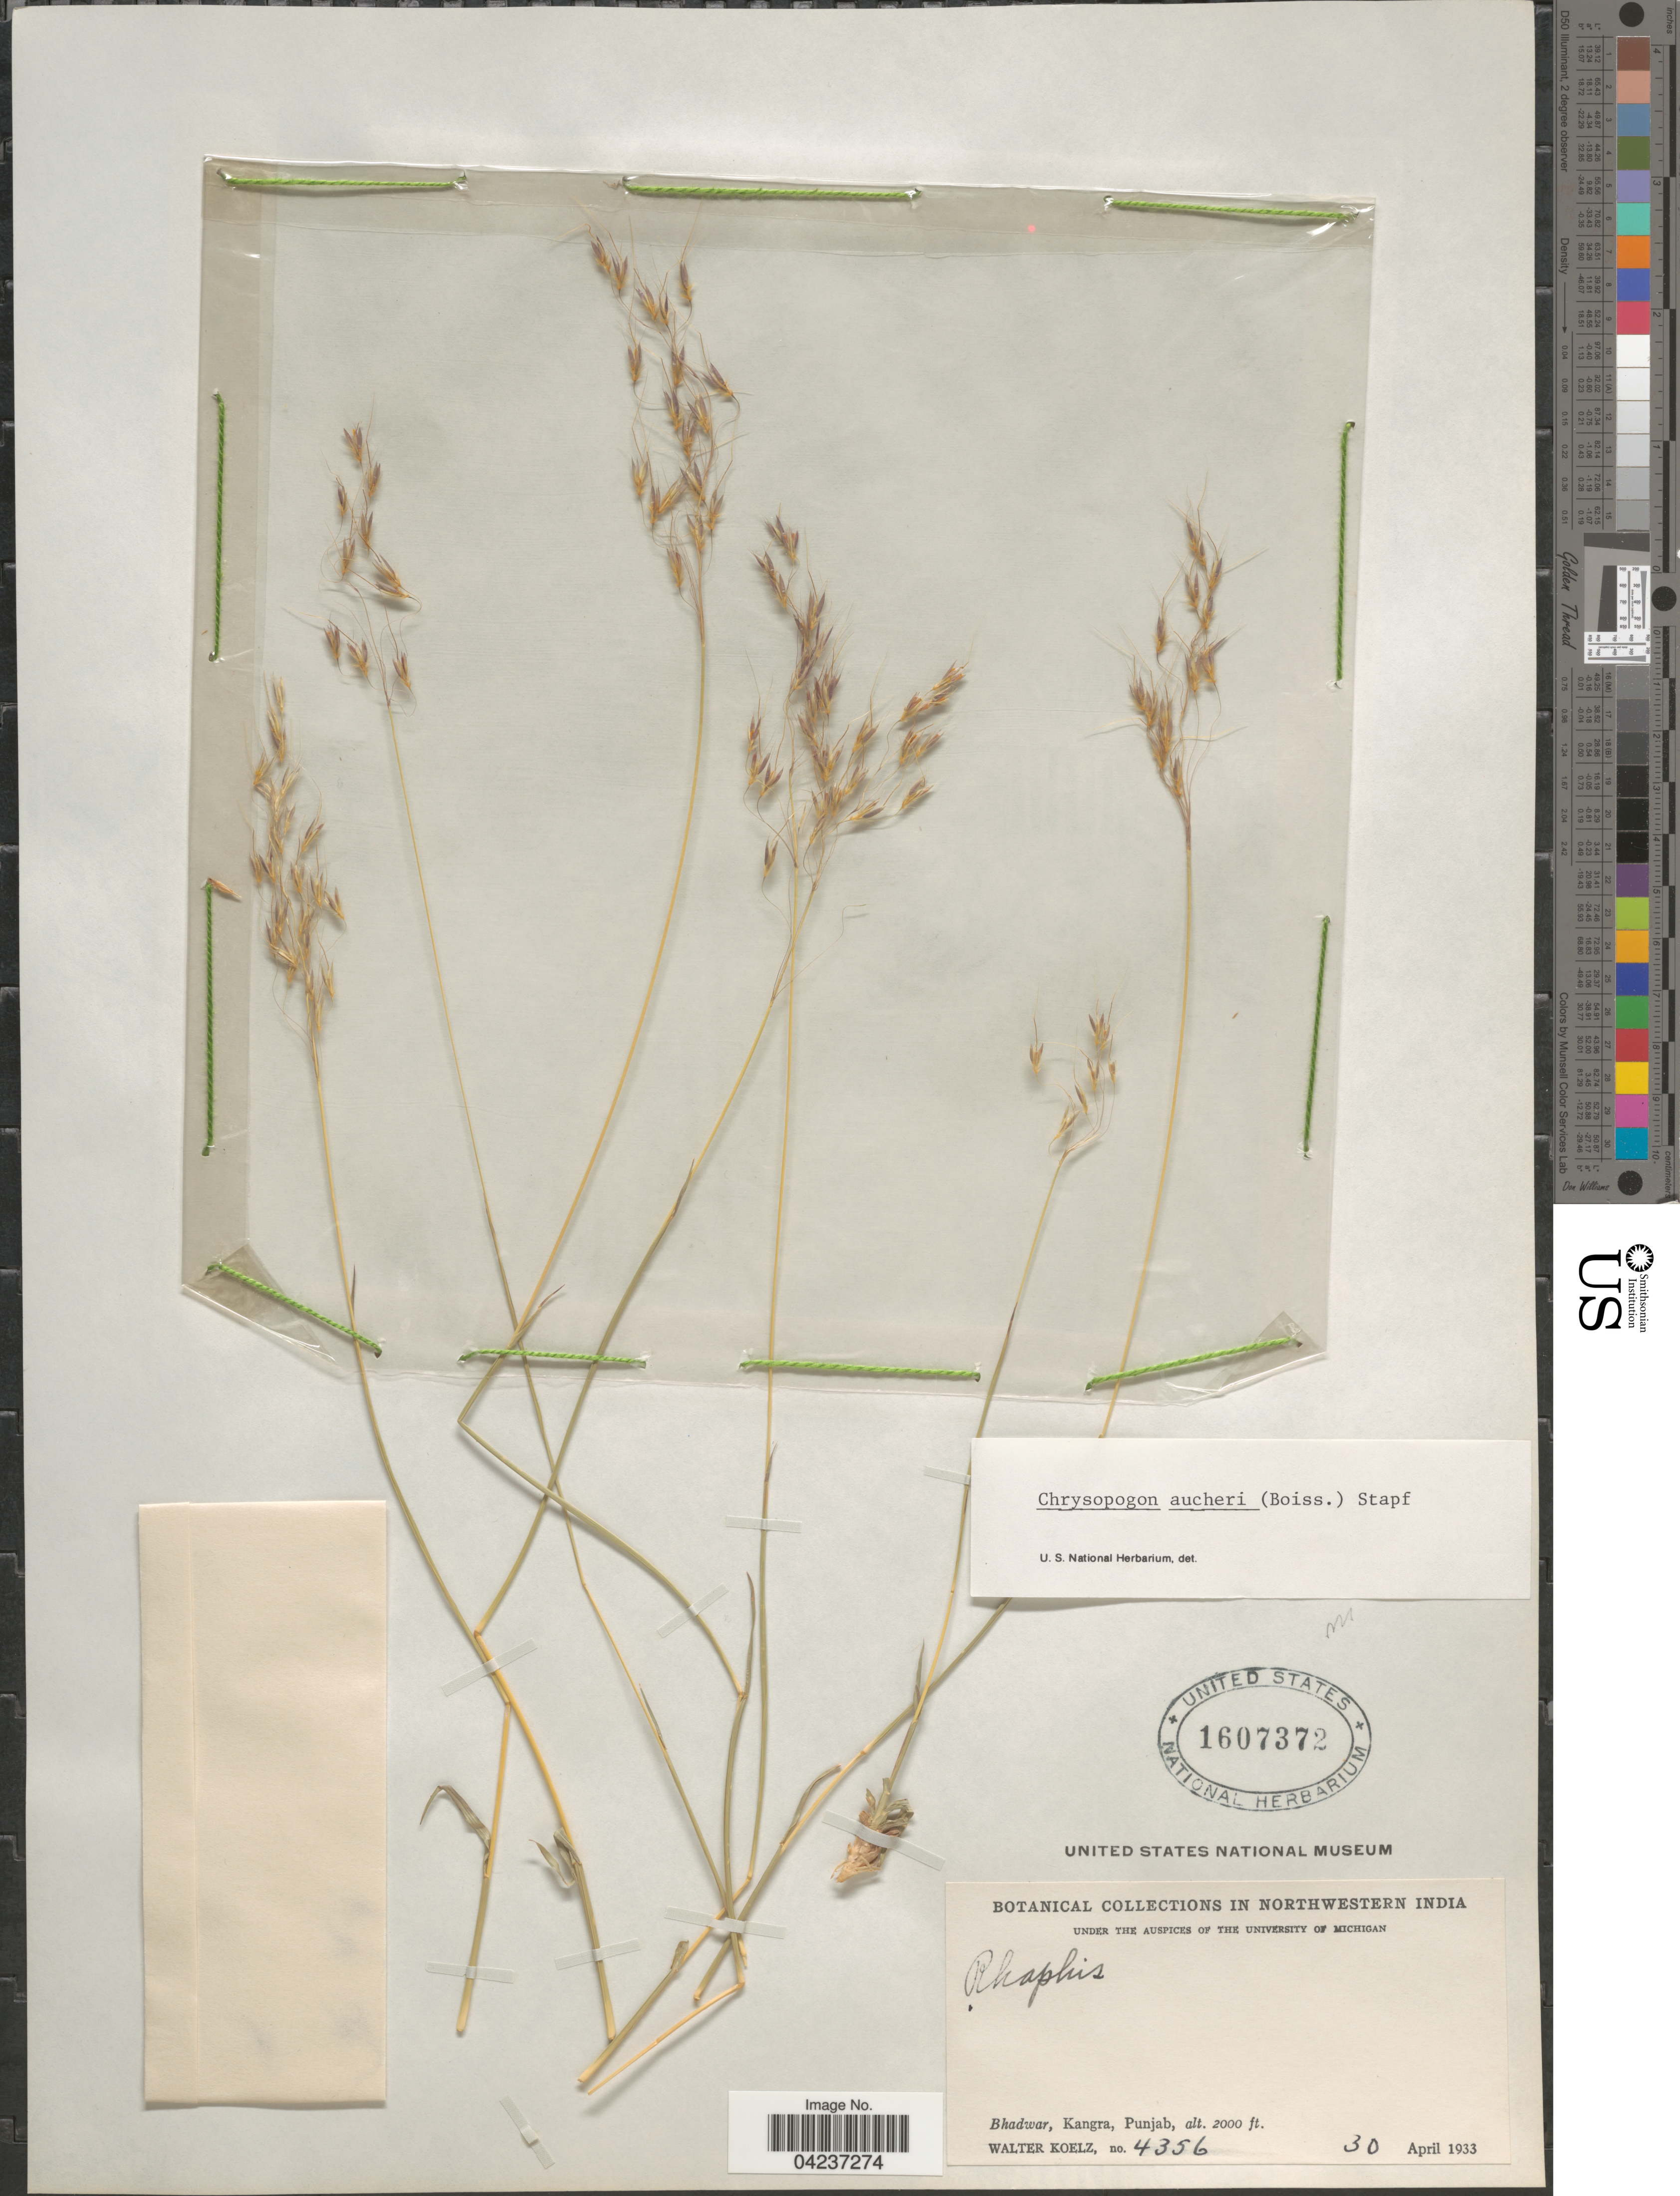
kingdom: Plantae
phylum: Tracheophyta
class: Liliopsida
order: Poales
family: Poaceae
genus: Chrysopogon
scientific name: Chrysopogon aucheri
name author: (Boiss.) Stapf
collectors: W. N. Koelz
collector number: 4356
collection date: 1933-04-30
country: India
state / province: Punjab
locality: Northwestern India. Bhadwar, Kangra, Punjab.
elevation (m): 610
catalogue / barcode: US 1607372